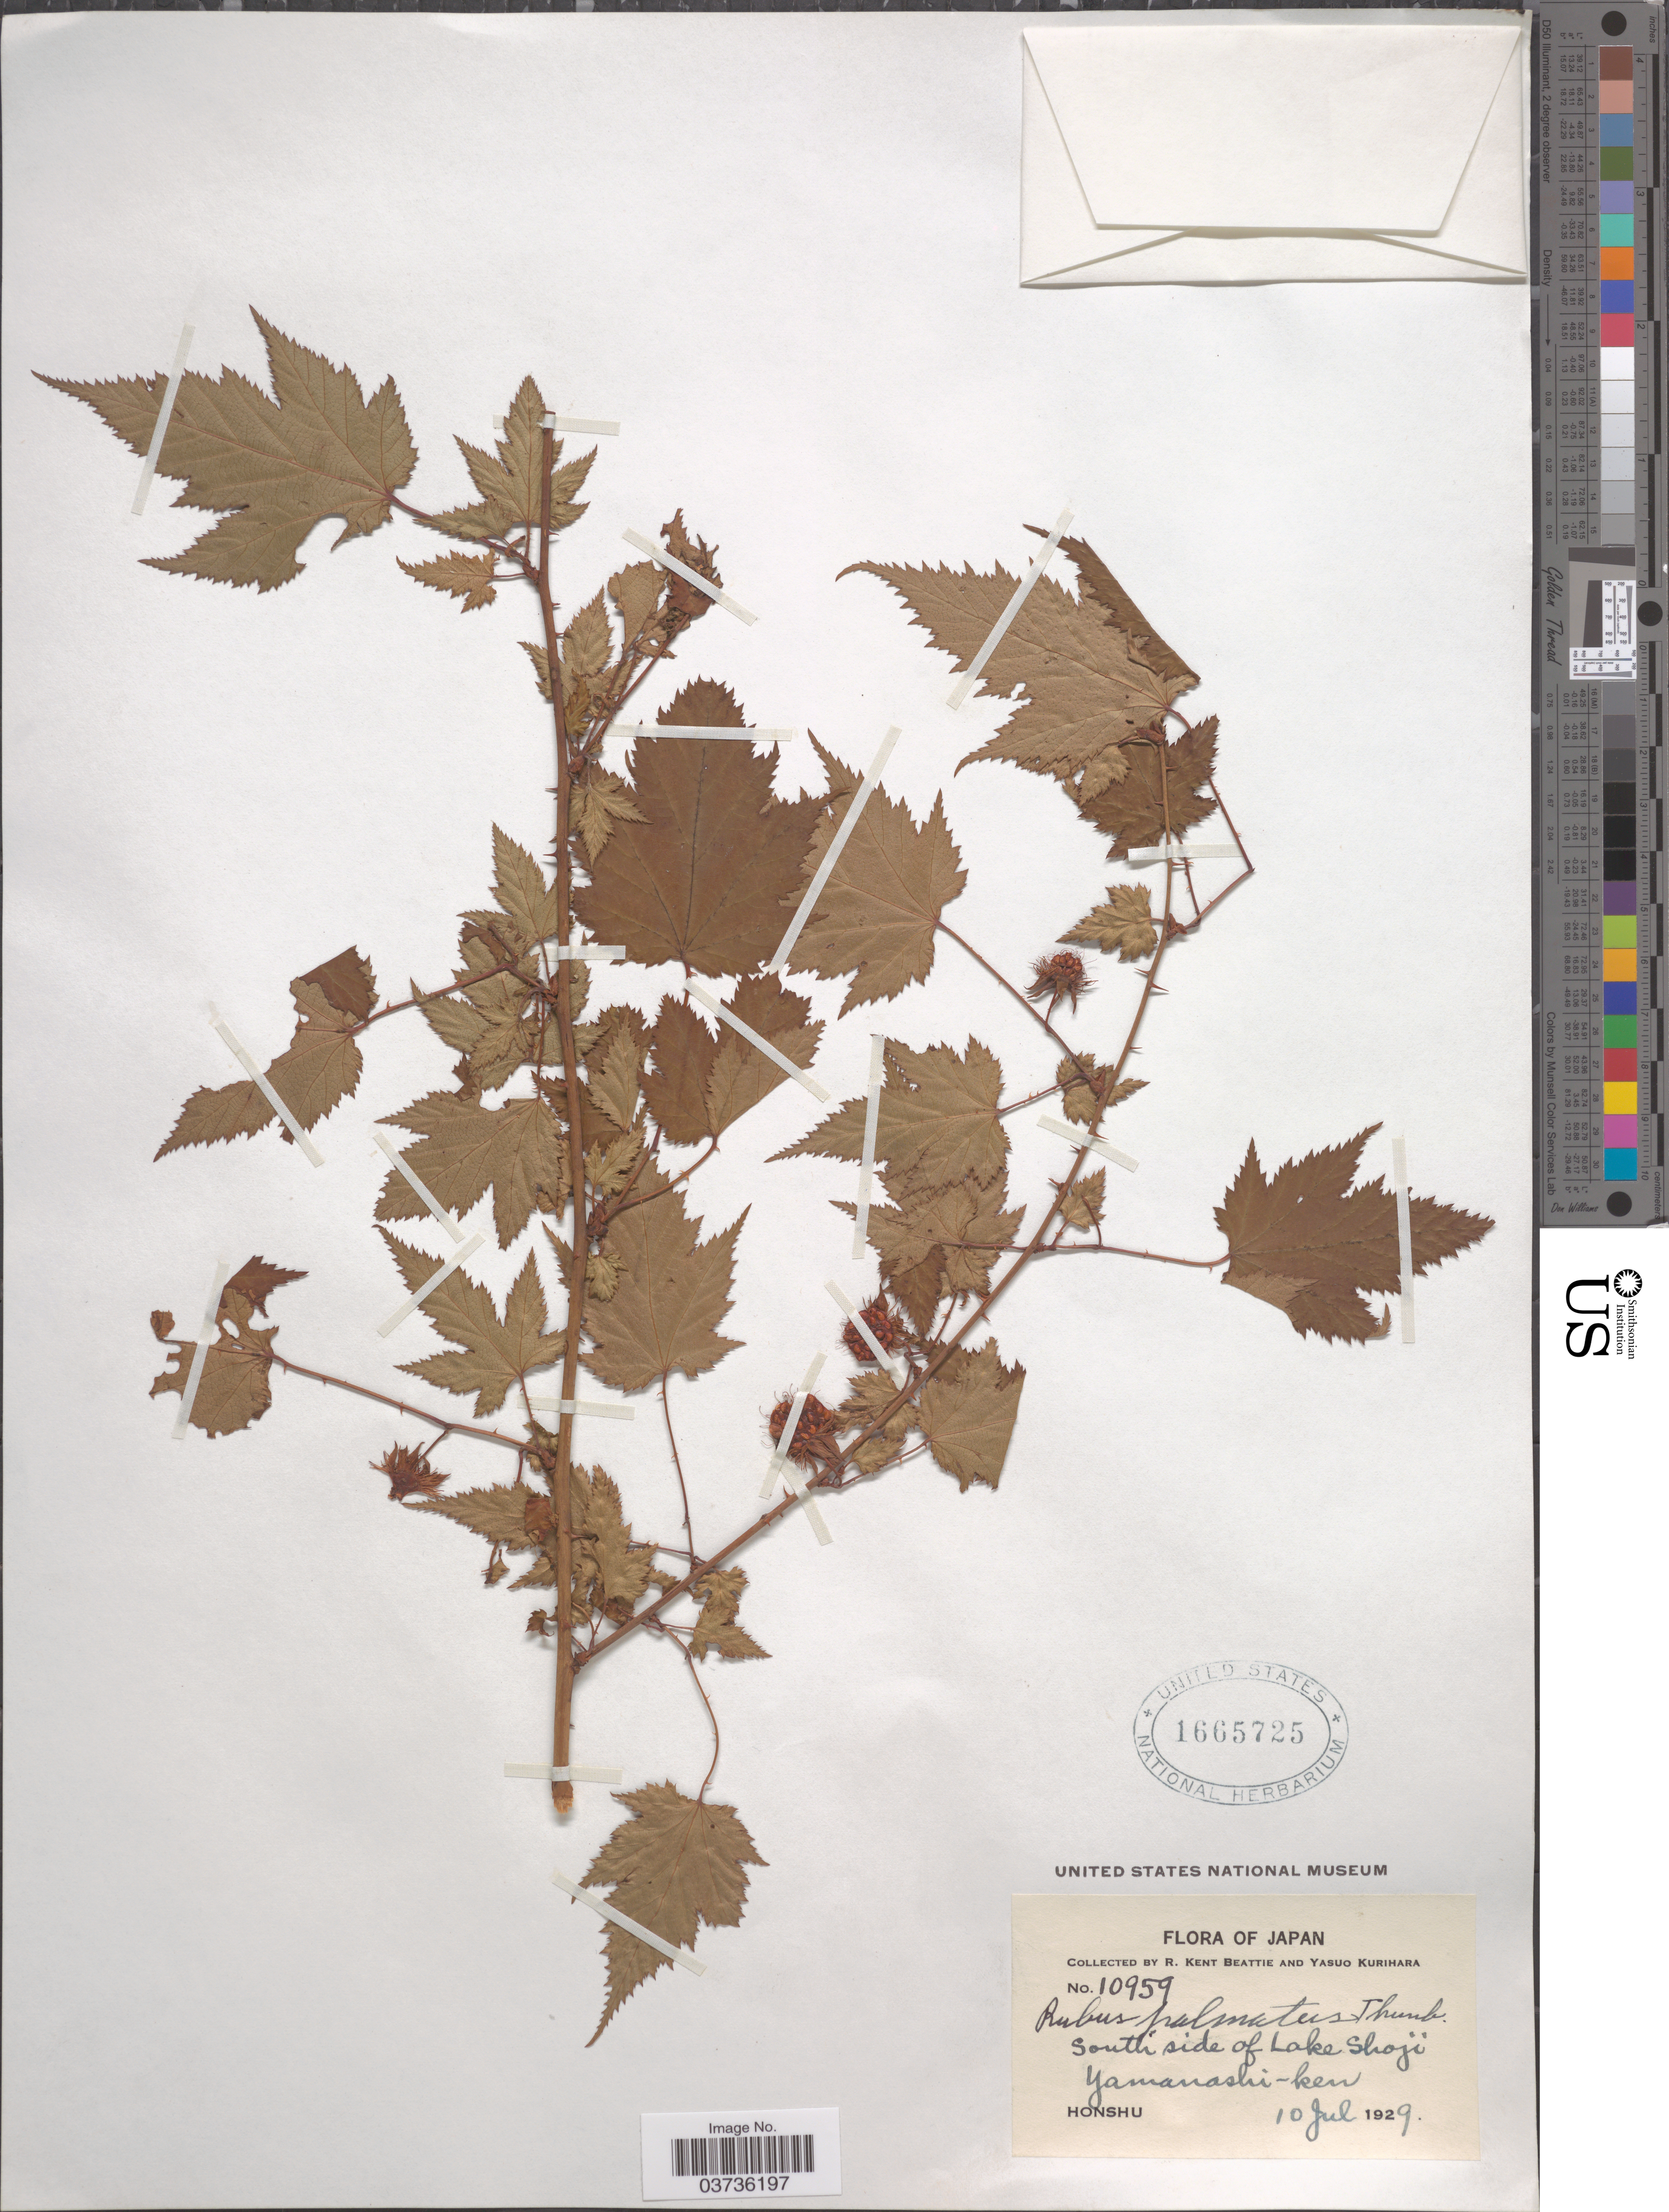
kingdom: Plantae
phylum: Tracheophyta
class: Magnoliopsida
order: Rosales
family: Rosaceae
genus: Rubus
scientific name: Rubus palmatus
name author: Thunb.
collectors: R. K. Beattie & Y. Kurihara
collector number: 10959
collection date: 1929-07-10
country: Japan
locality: South side of Lake Shoji, Yamanashi-ken, Honshu.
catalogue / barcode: US 1665725